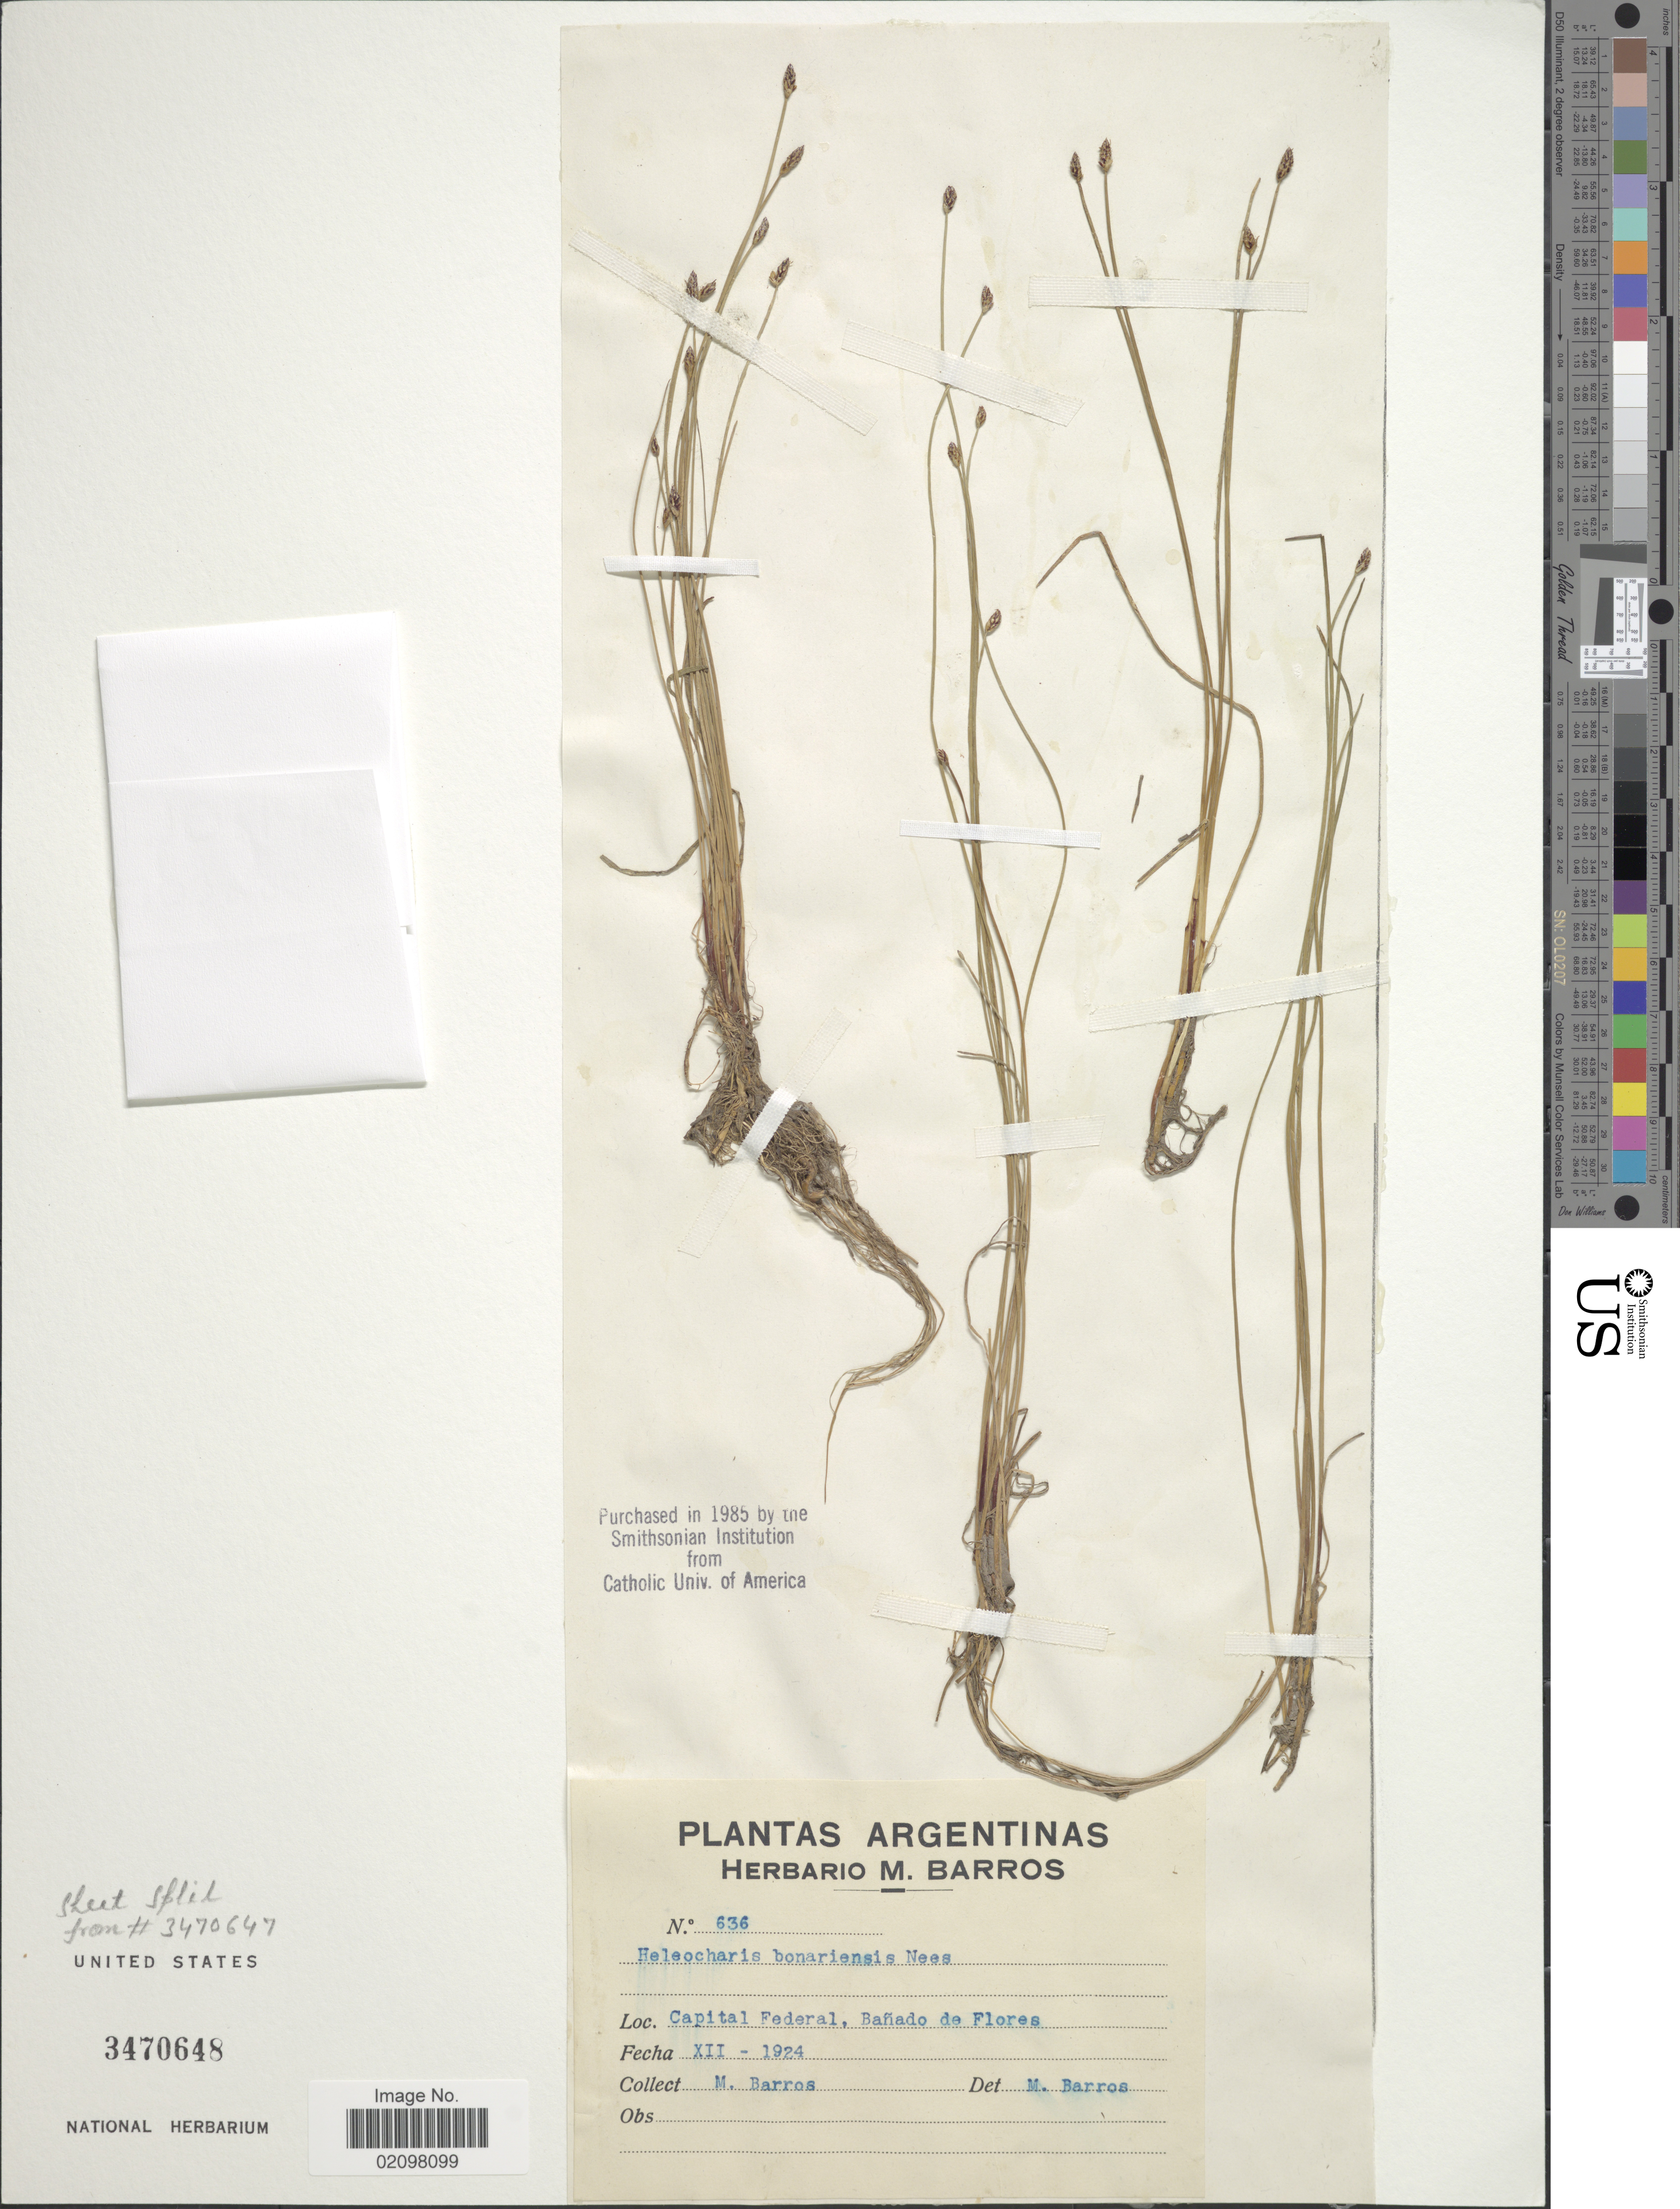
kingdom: Plantae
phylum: Tracheophyta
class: Liliopsida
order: Poales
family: Cyperaceae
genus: Eleocharis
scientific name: Eleocharis bonariensis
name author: Nees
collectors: M. Barros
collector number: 636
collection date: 1924-12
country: Argentina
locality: Capital Federal, Bañado de Flores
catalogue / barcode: US 3470648